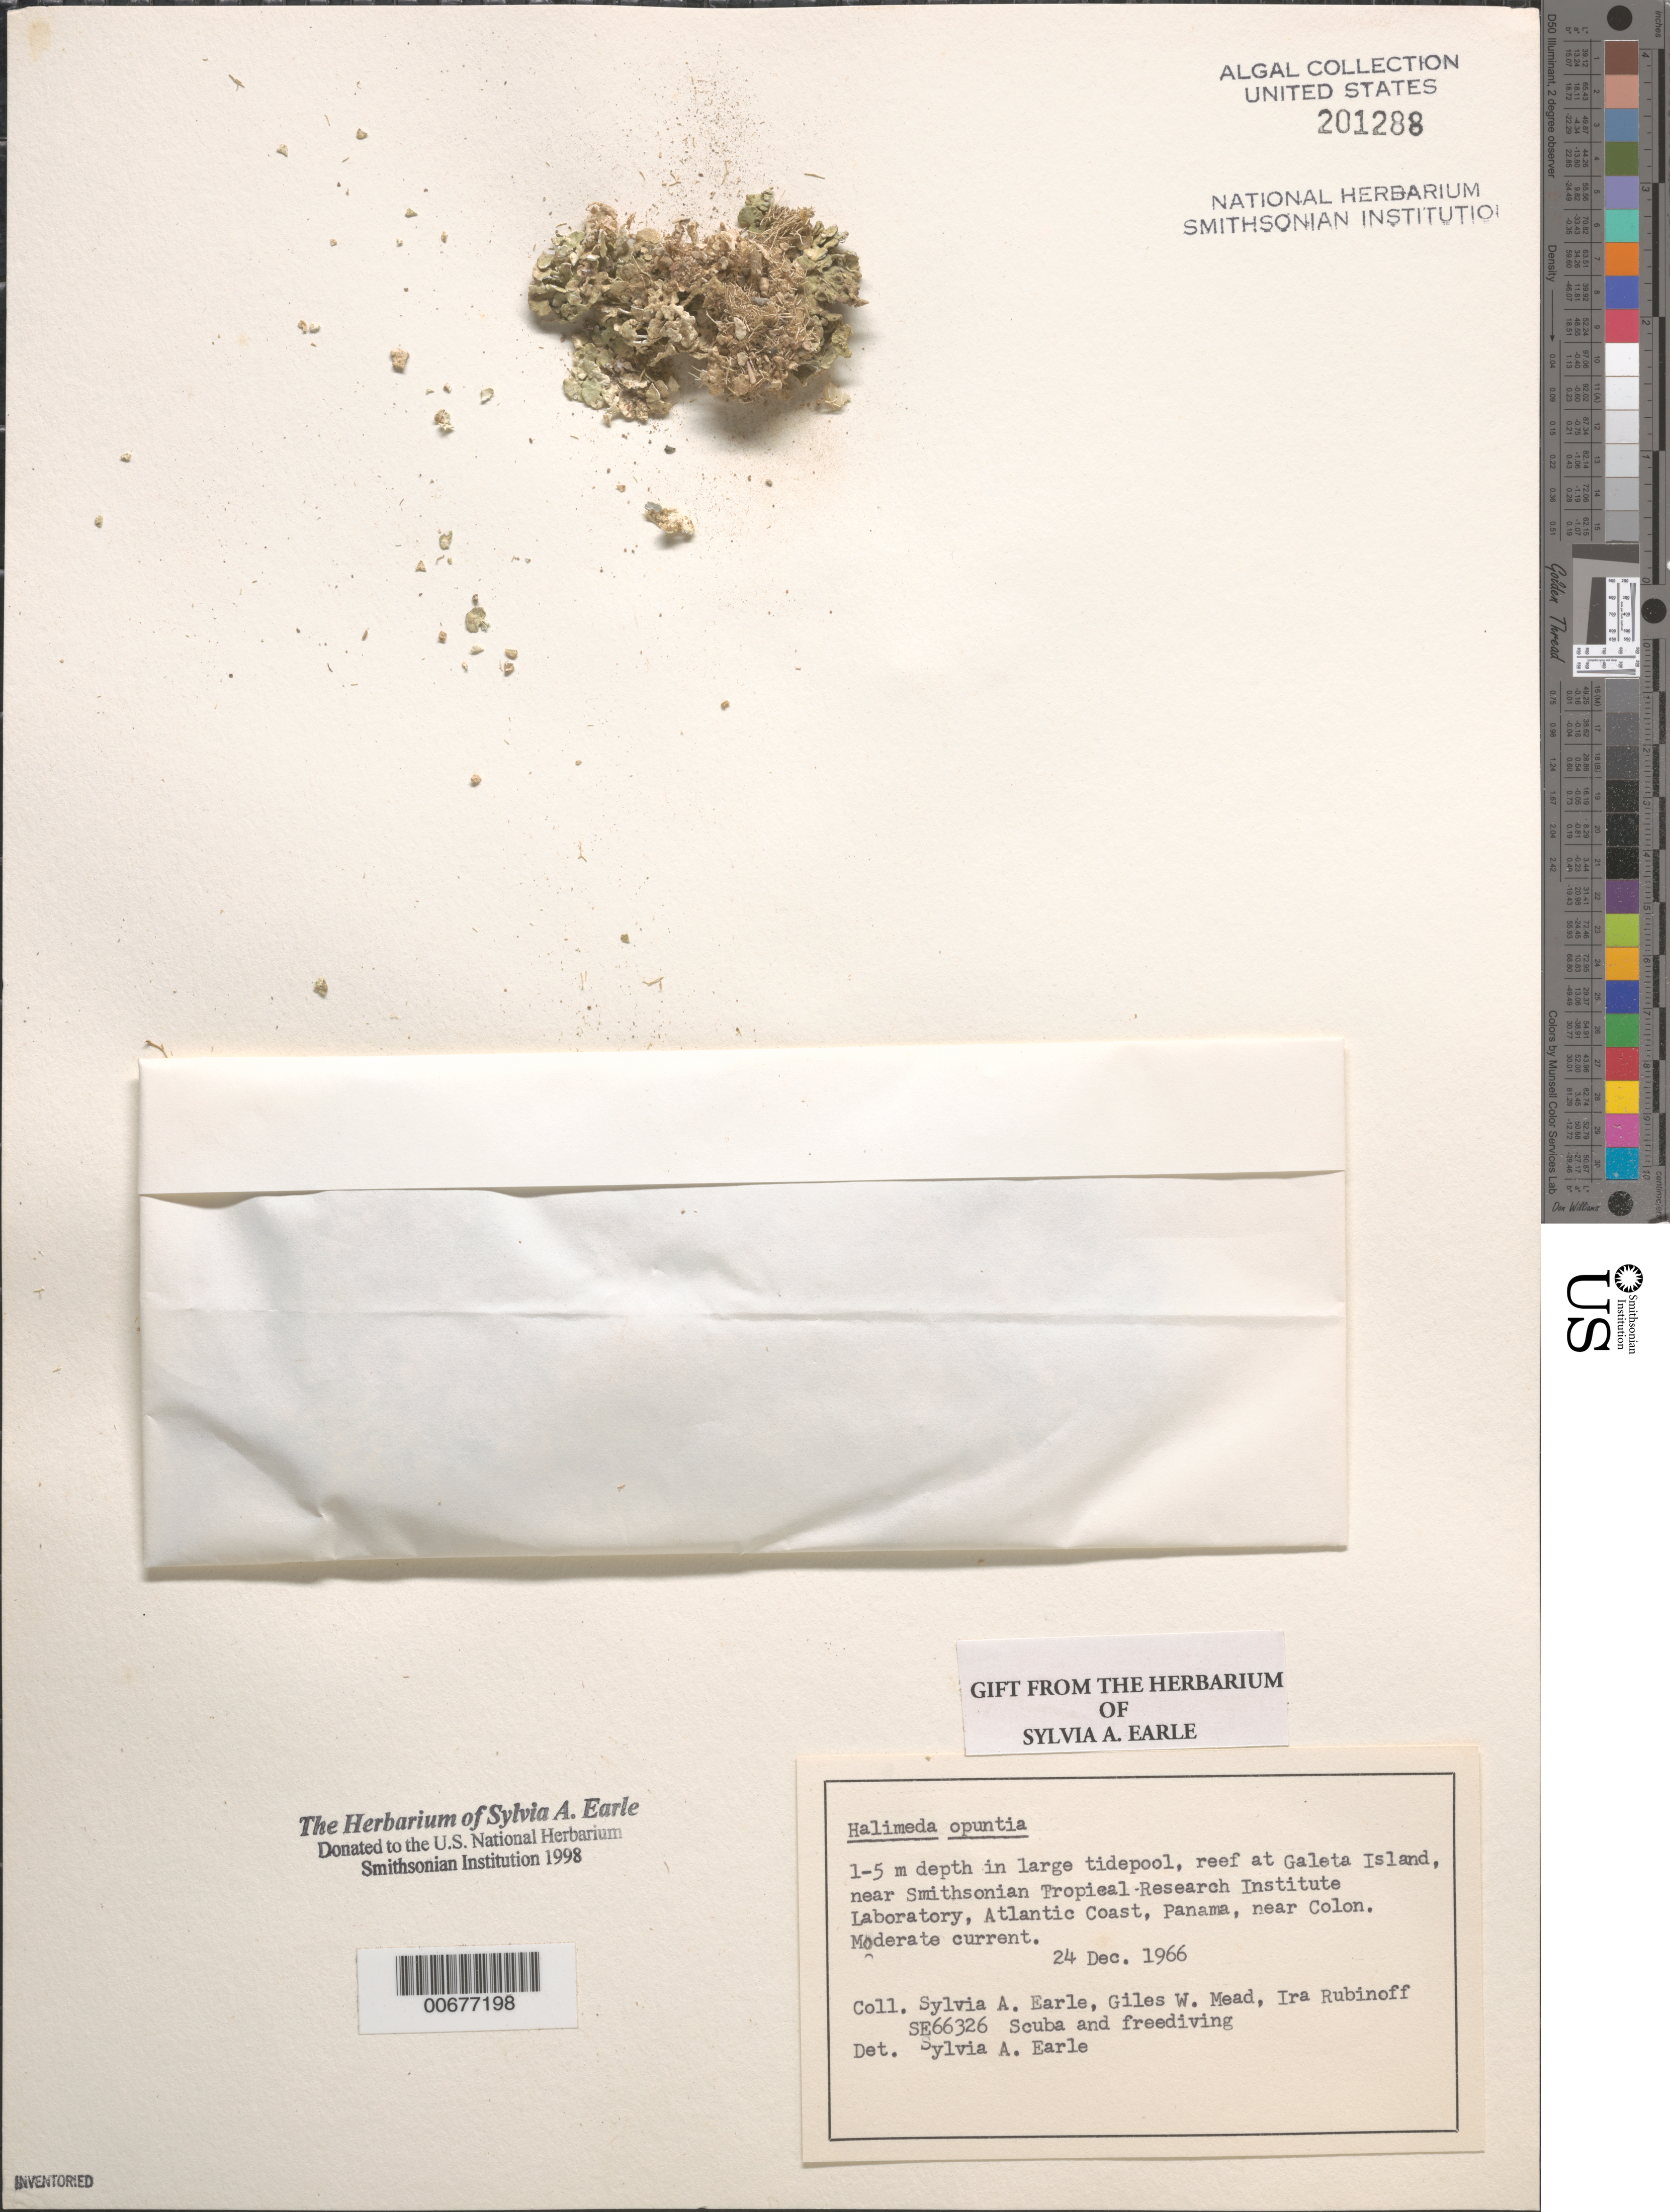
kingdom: Plantae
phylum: Chlorophyta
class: Ulvophyceae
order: Bryopsidales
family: Halimedaceae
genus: Halimeda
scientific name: Halimeda opuntia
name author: (L.) J.V.Lamouroux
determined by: Earle, S. A.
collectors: S. A. Earle, G. W. Mead & I. Rubinoff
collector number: SE 66326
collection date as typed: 24 Dec 1966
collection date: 1966-12-24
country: Panama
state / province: Colón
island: Galeta Island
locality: Near Smithsonian Tropical Research Institute Laboratory, near Colon, Atlantic Coast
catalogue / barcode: US 201288